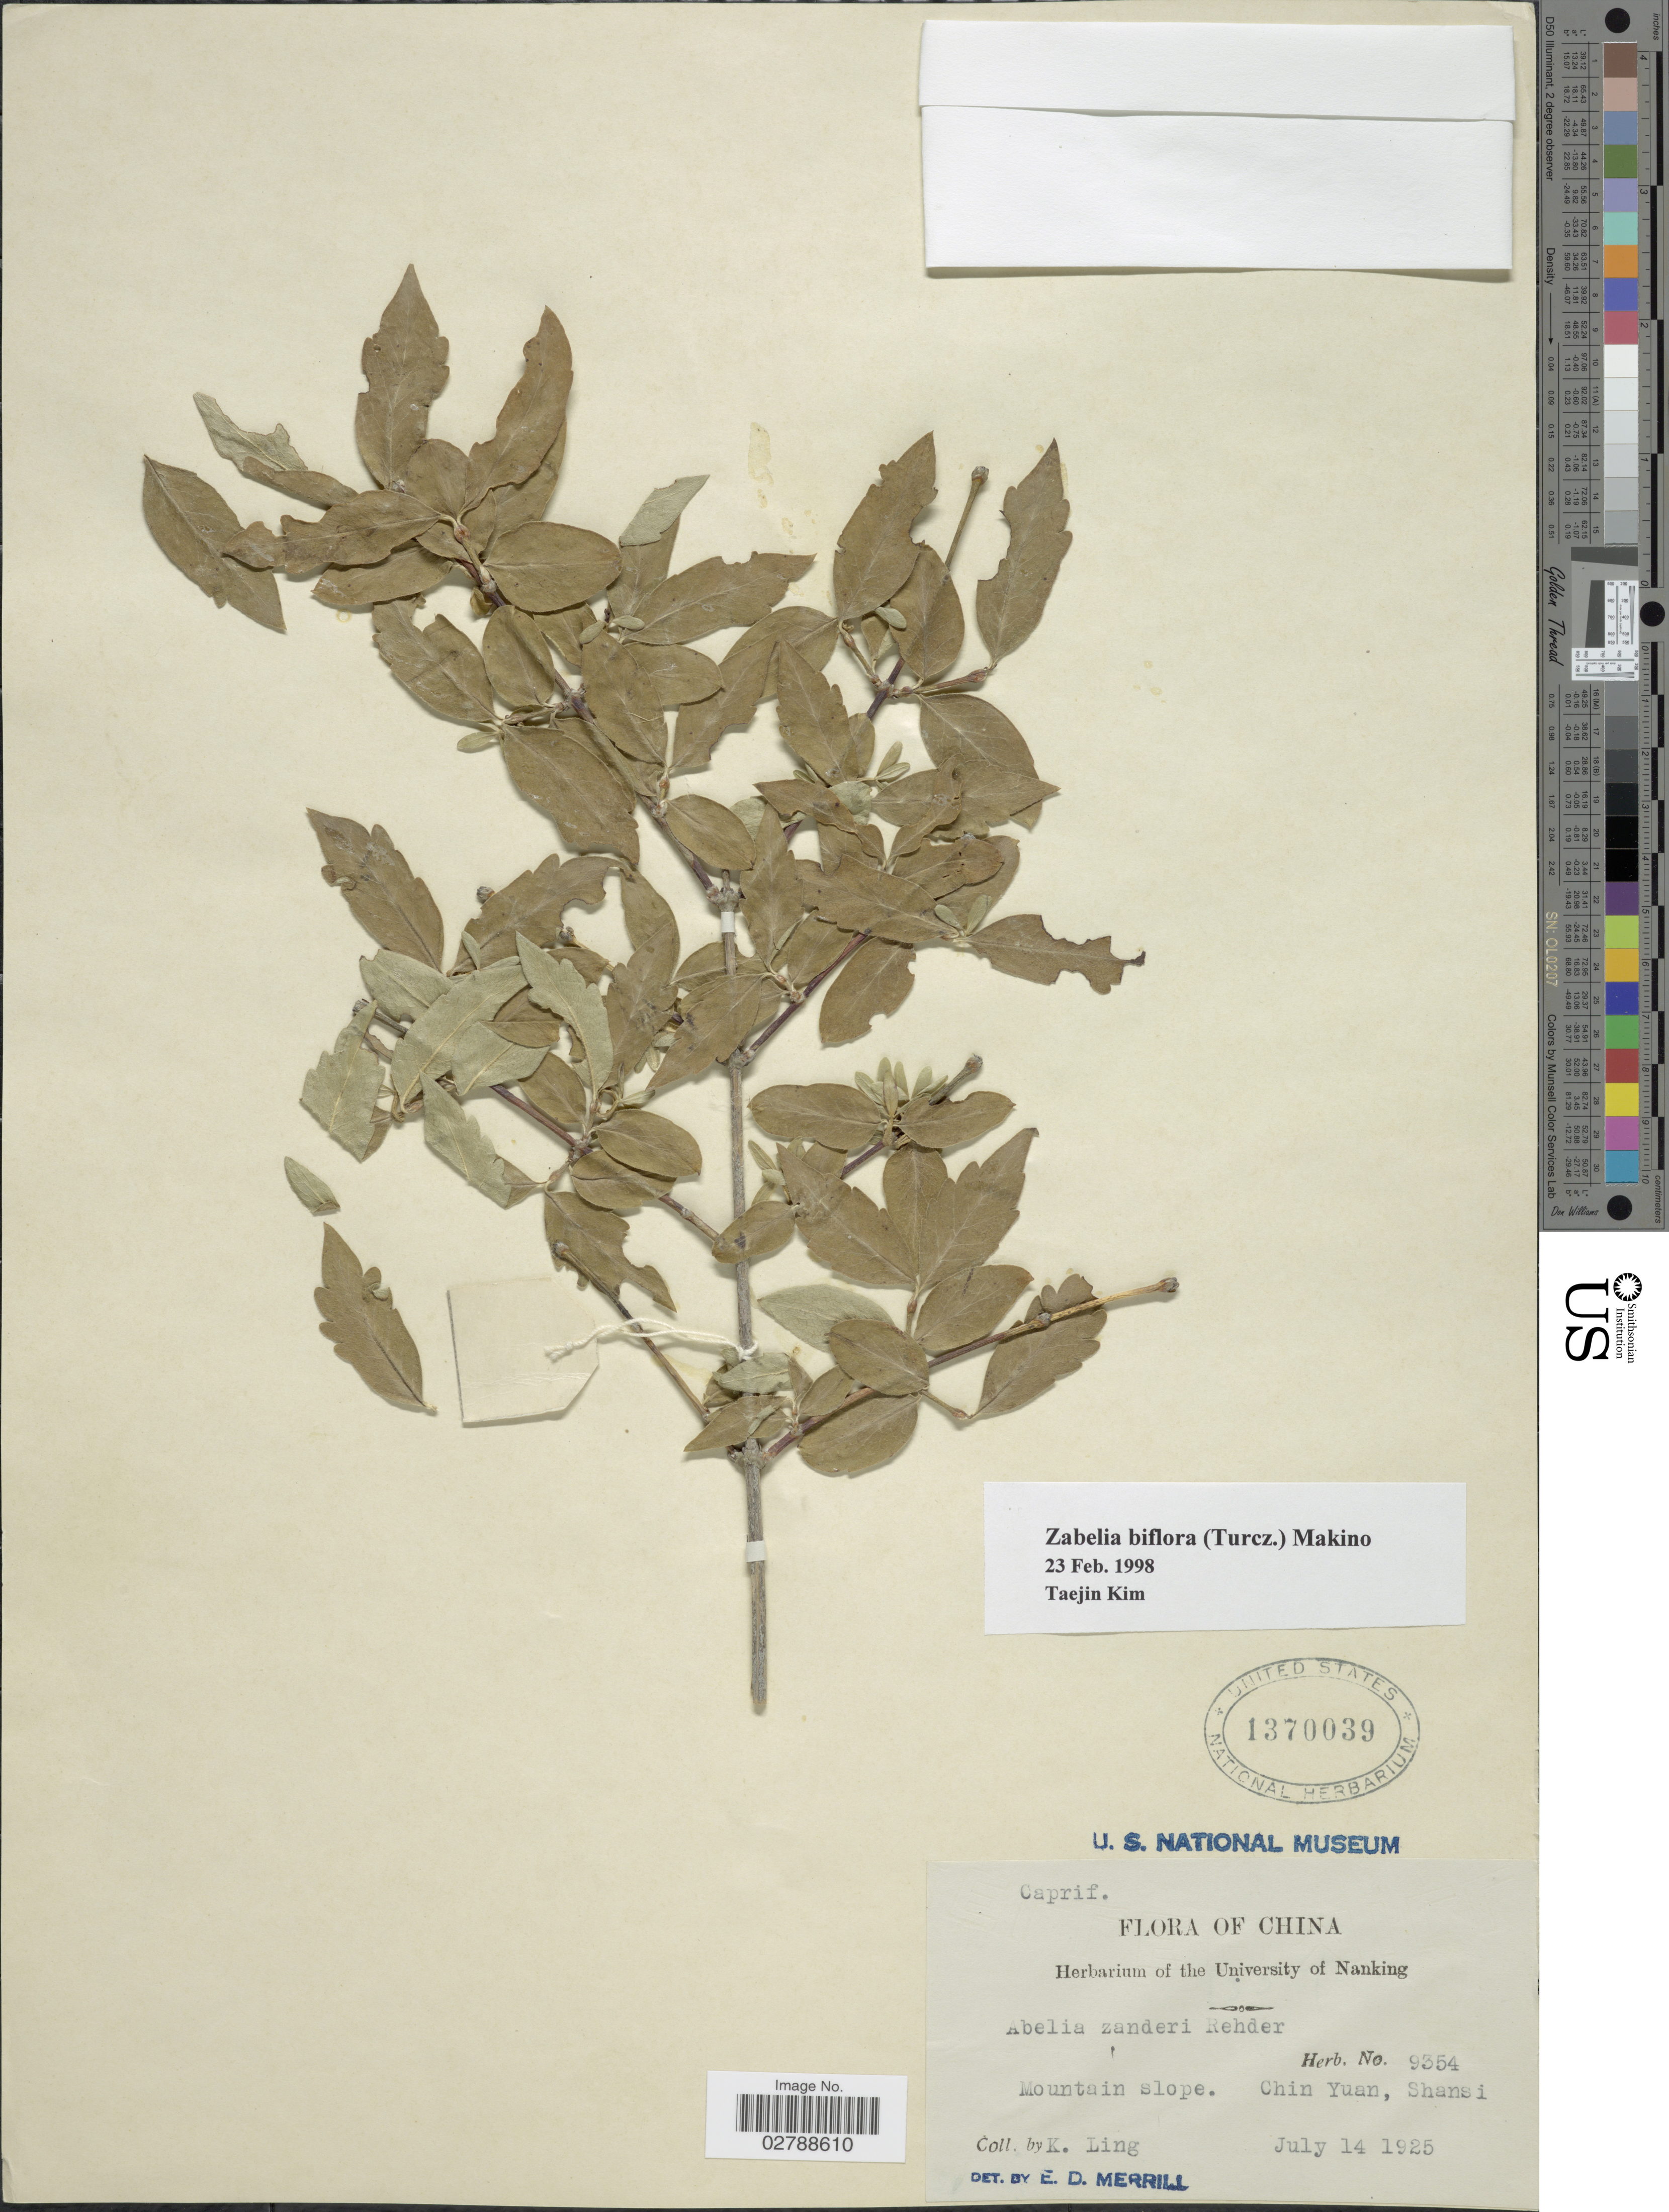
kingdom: Plantae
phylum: Tracheophyta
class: Magnoliopsida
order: Dipsacales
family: Caprifoliaceae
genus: Zabelia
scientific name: Zabelia biflora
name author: (Turcz.) Makino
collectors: K. Ling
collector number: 9354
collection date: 1925-07-14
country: China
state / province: Shanxi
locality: Chin Yuan, Shansi.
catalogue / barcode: US 1370039